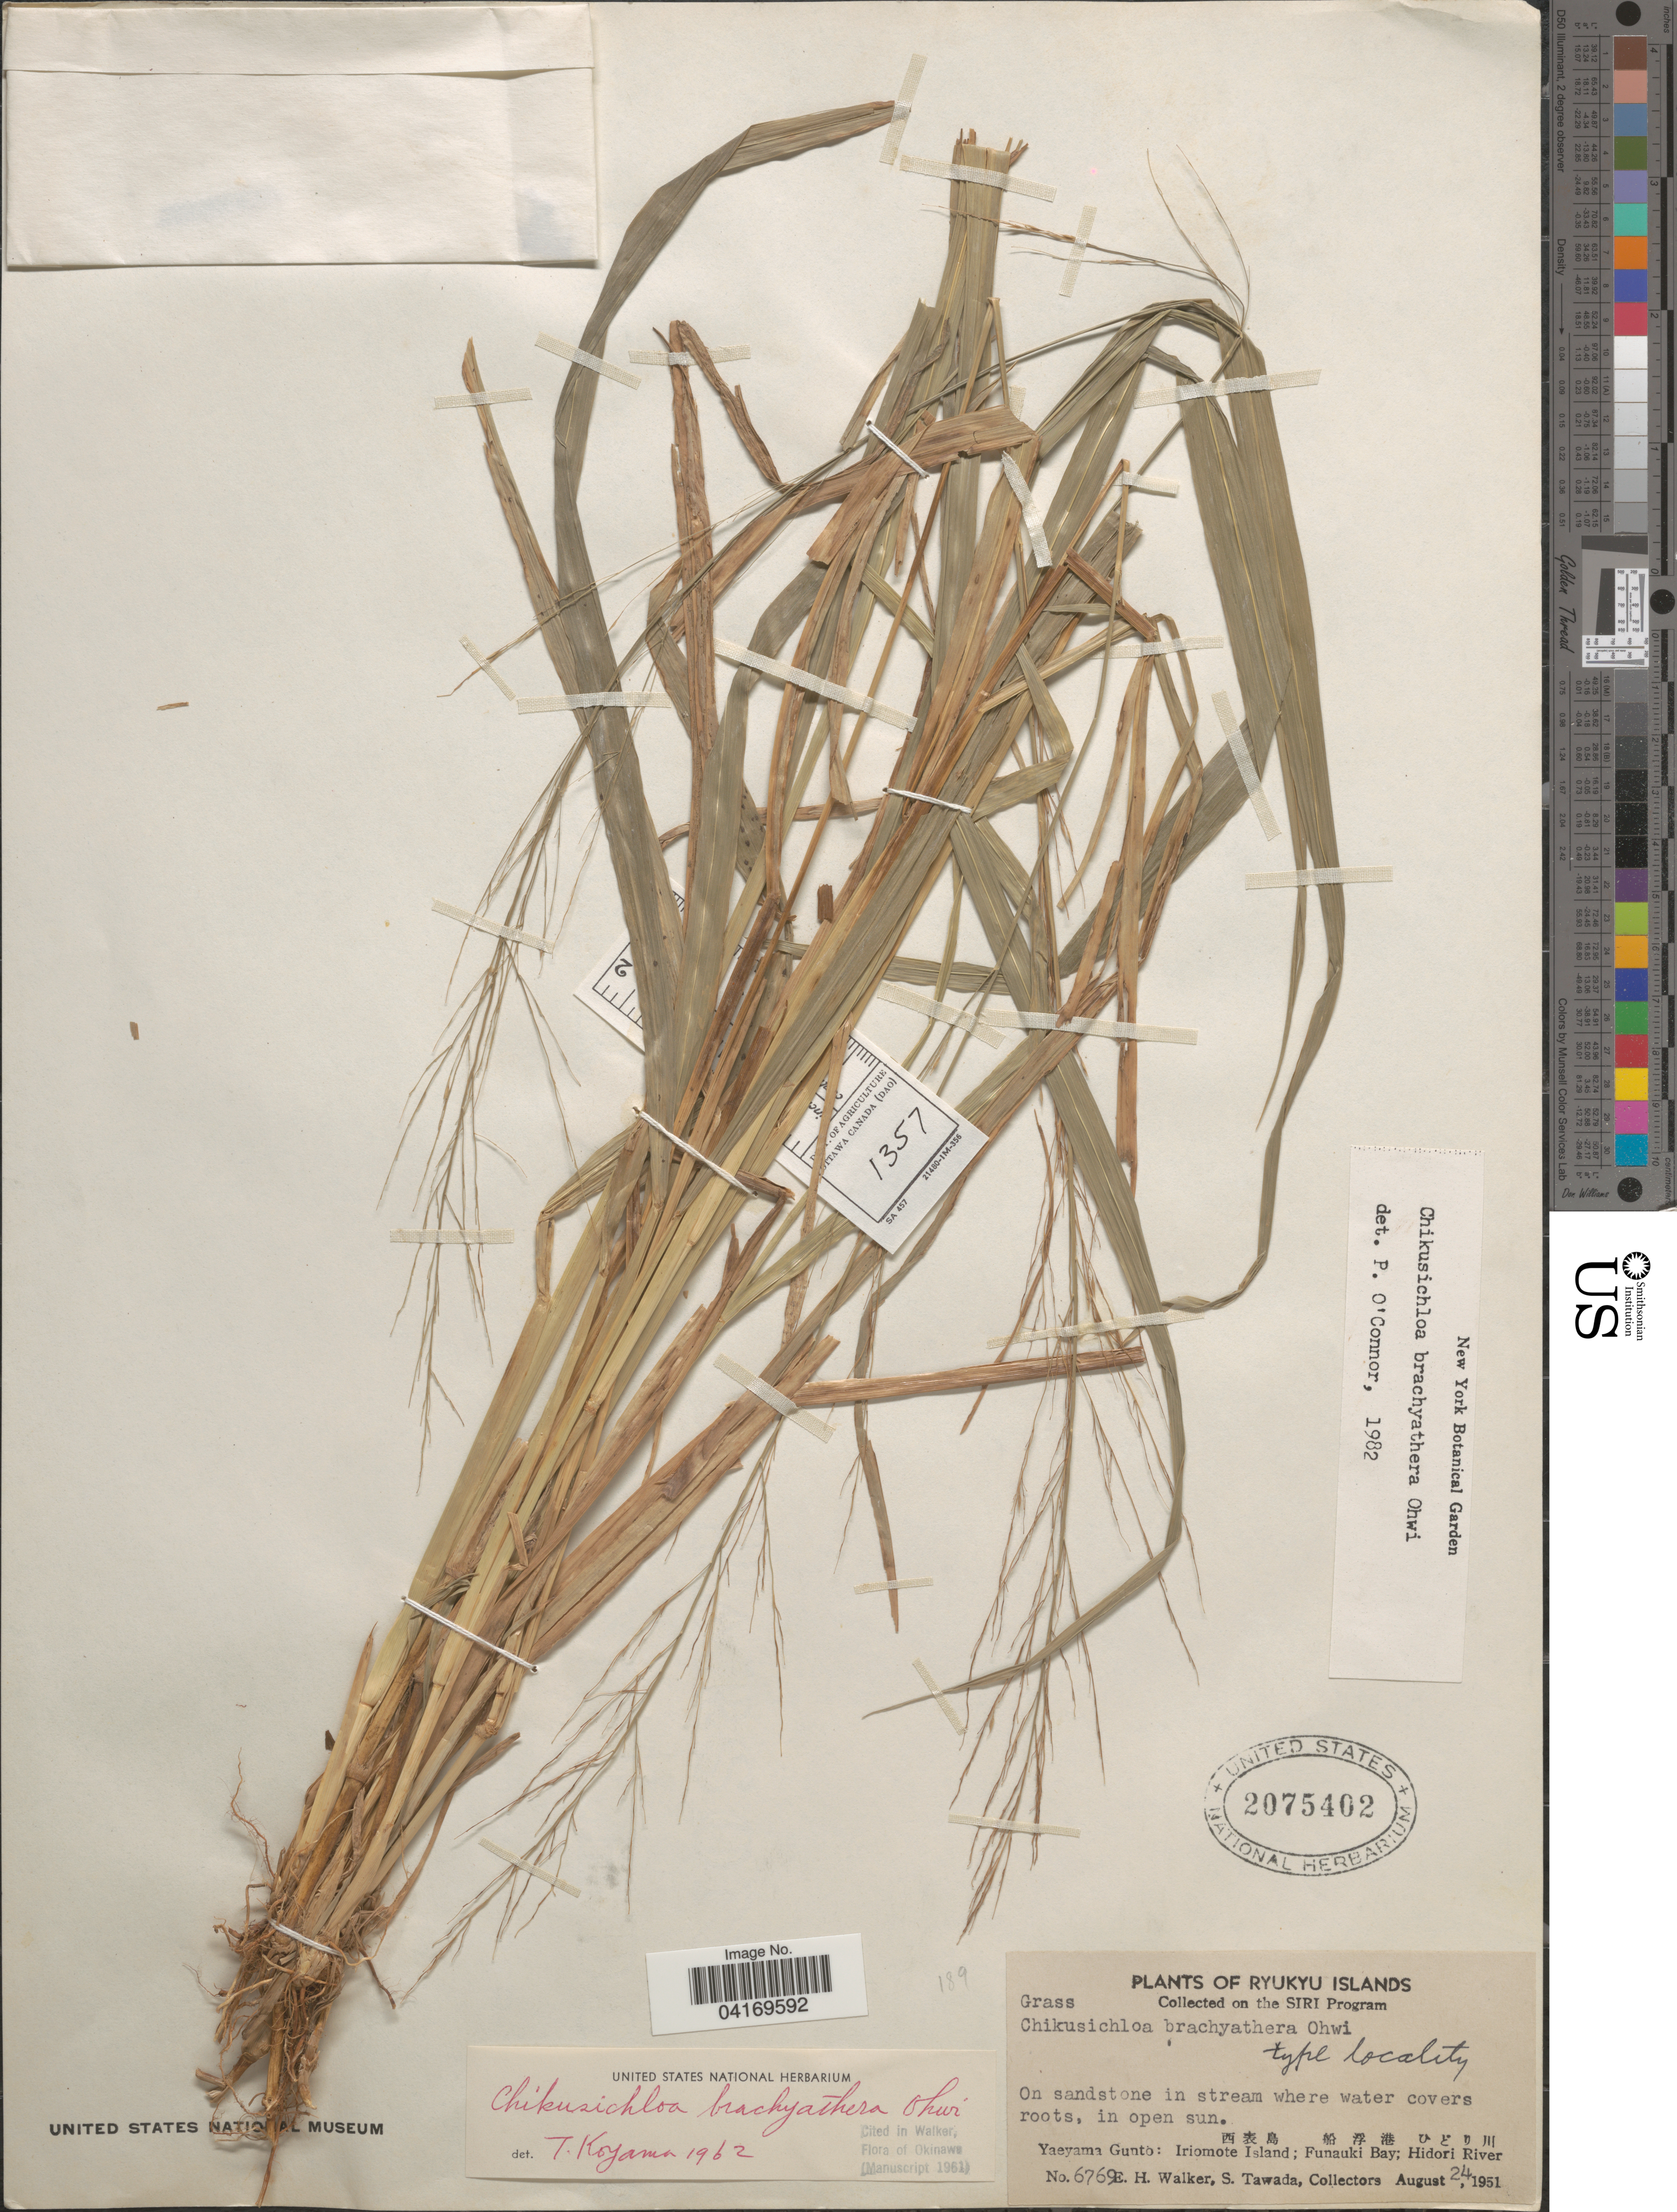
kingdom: Plantae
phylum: Tracheophyta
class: Liliopsida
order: Poales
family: Poaceae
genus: Chikusichloa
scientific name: Chikusichloa brachyathera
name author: Ohwi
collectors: E. H. Walker & S. Tawada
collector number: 6769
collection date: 1951-08-24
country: Japan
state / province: Okinawa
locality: Ryukyu Islands. X. Yaeyama Gunto: Iriomote Island; Funauki Bay; Hidori River.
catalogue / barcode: US 2075402